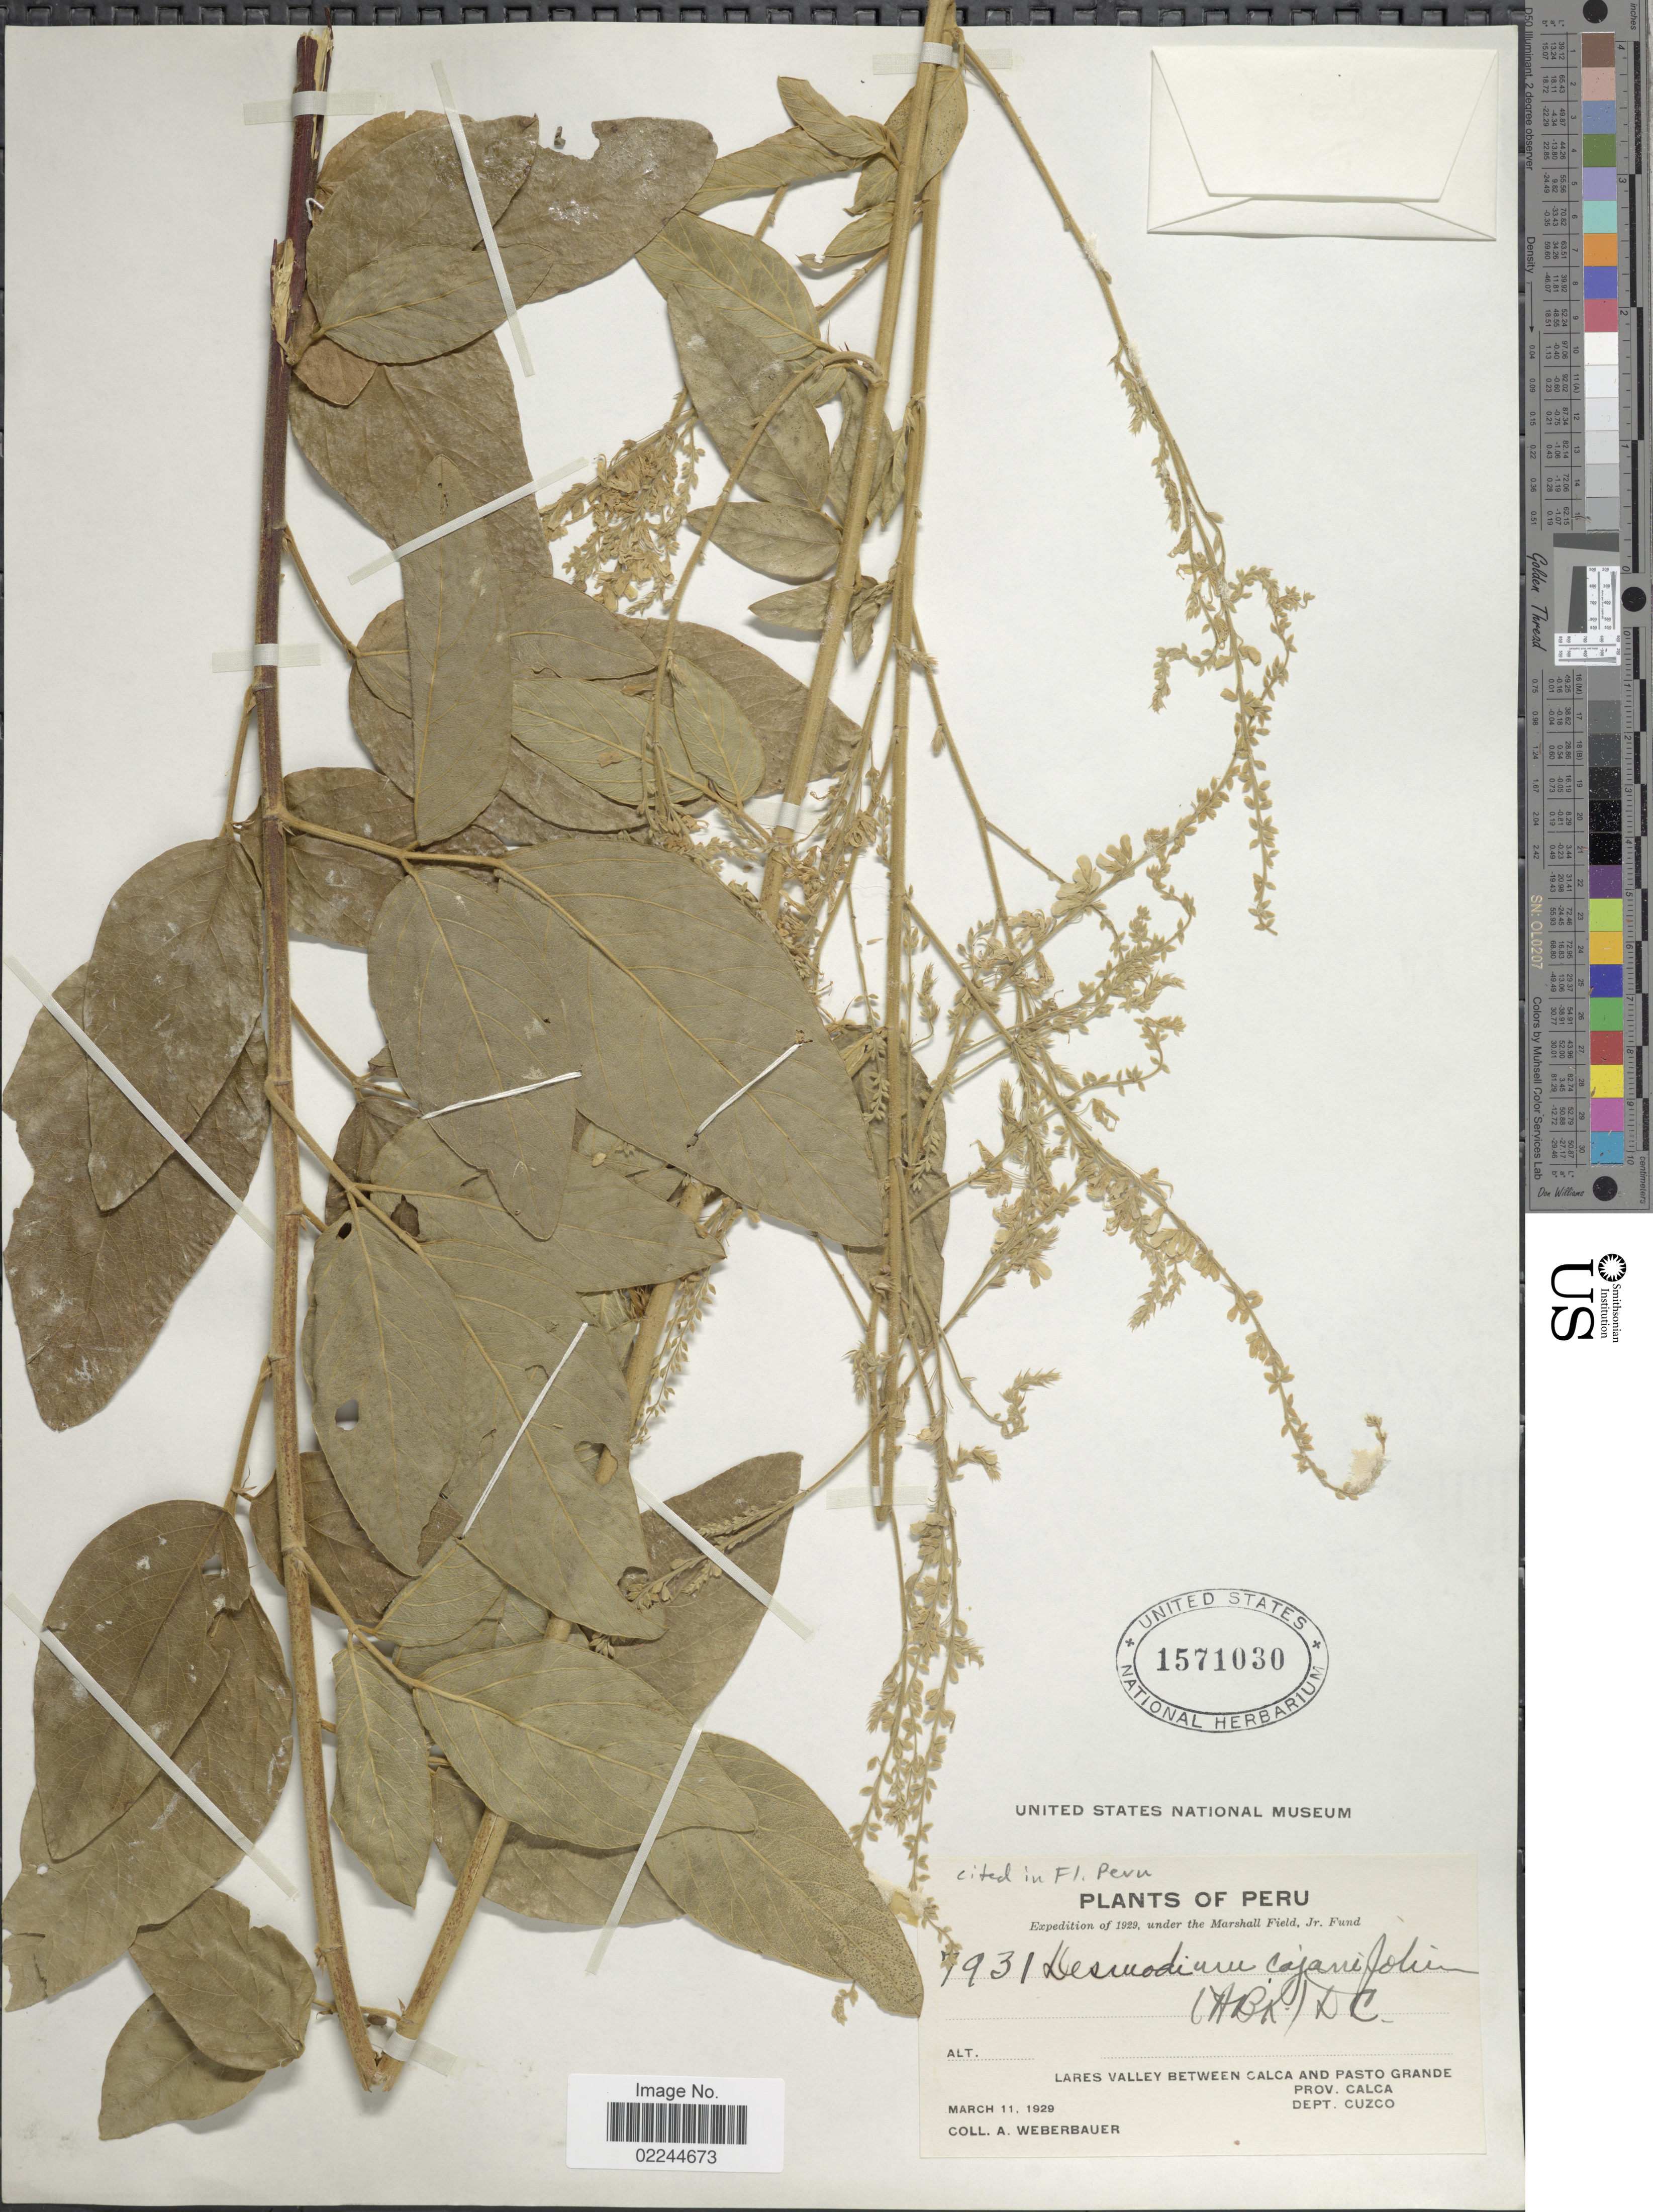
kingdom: Plantae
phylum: Tracheophyta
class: Magnoliopsida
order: Fabales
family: Fabaceae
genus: Desmodium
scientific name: Desmodium cajanifolium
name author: (Kunth) DC.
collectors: A. Weberbauer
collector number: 7931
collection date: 1929-03-11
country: Peru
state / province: Cusco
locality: Lares Valley between Calca and Pasto Grande. Prov. Calca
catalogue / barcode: US 1571030